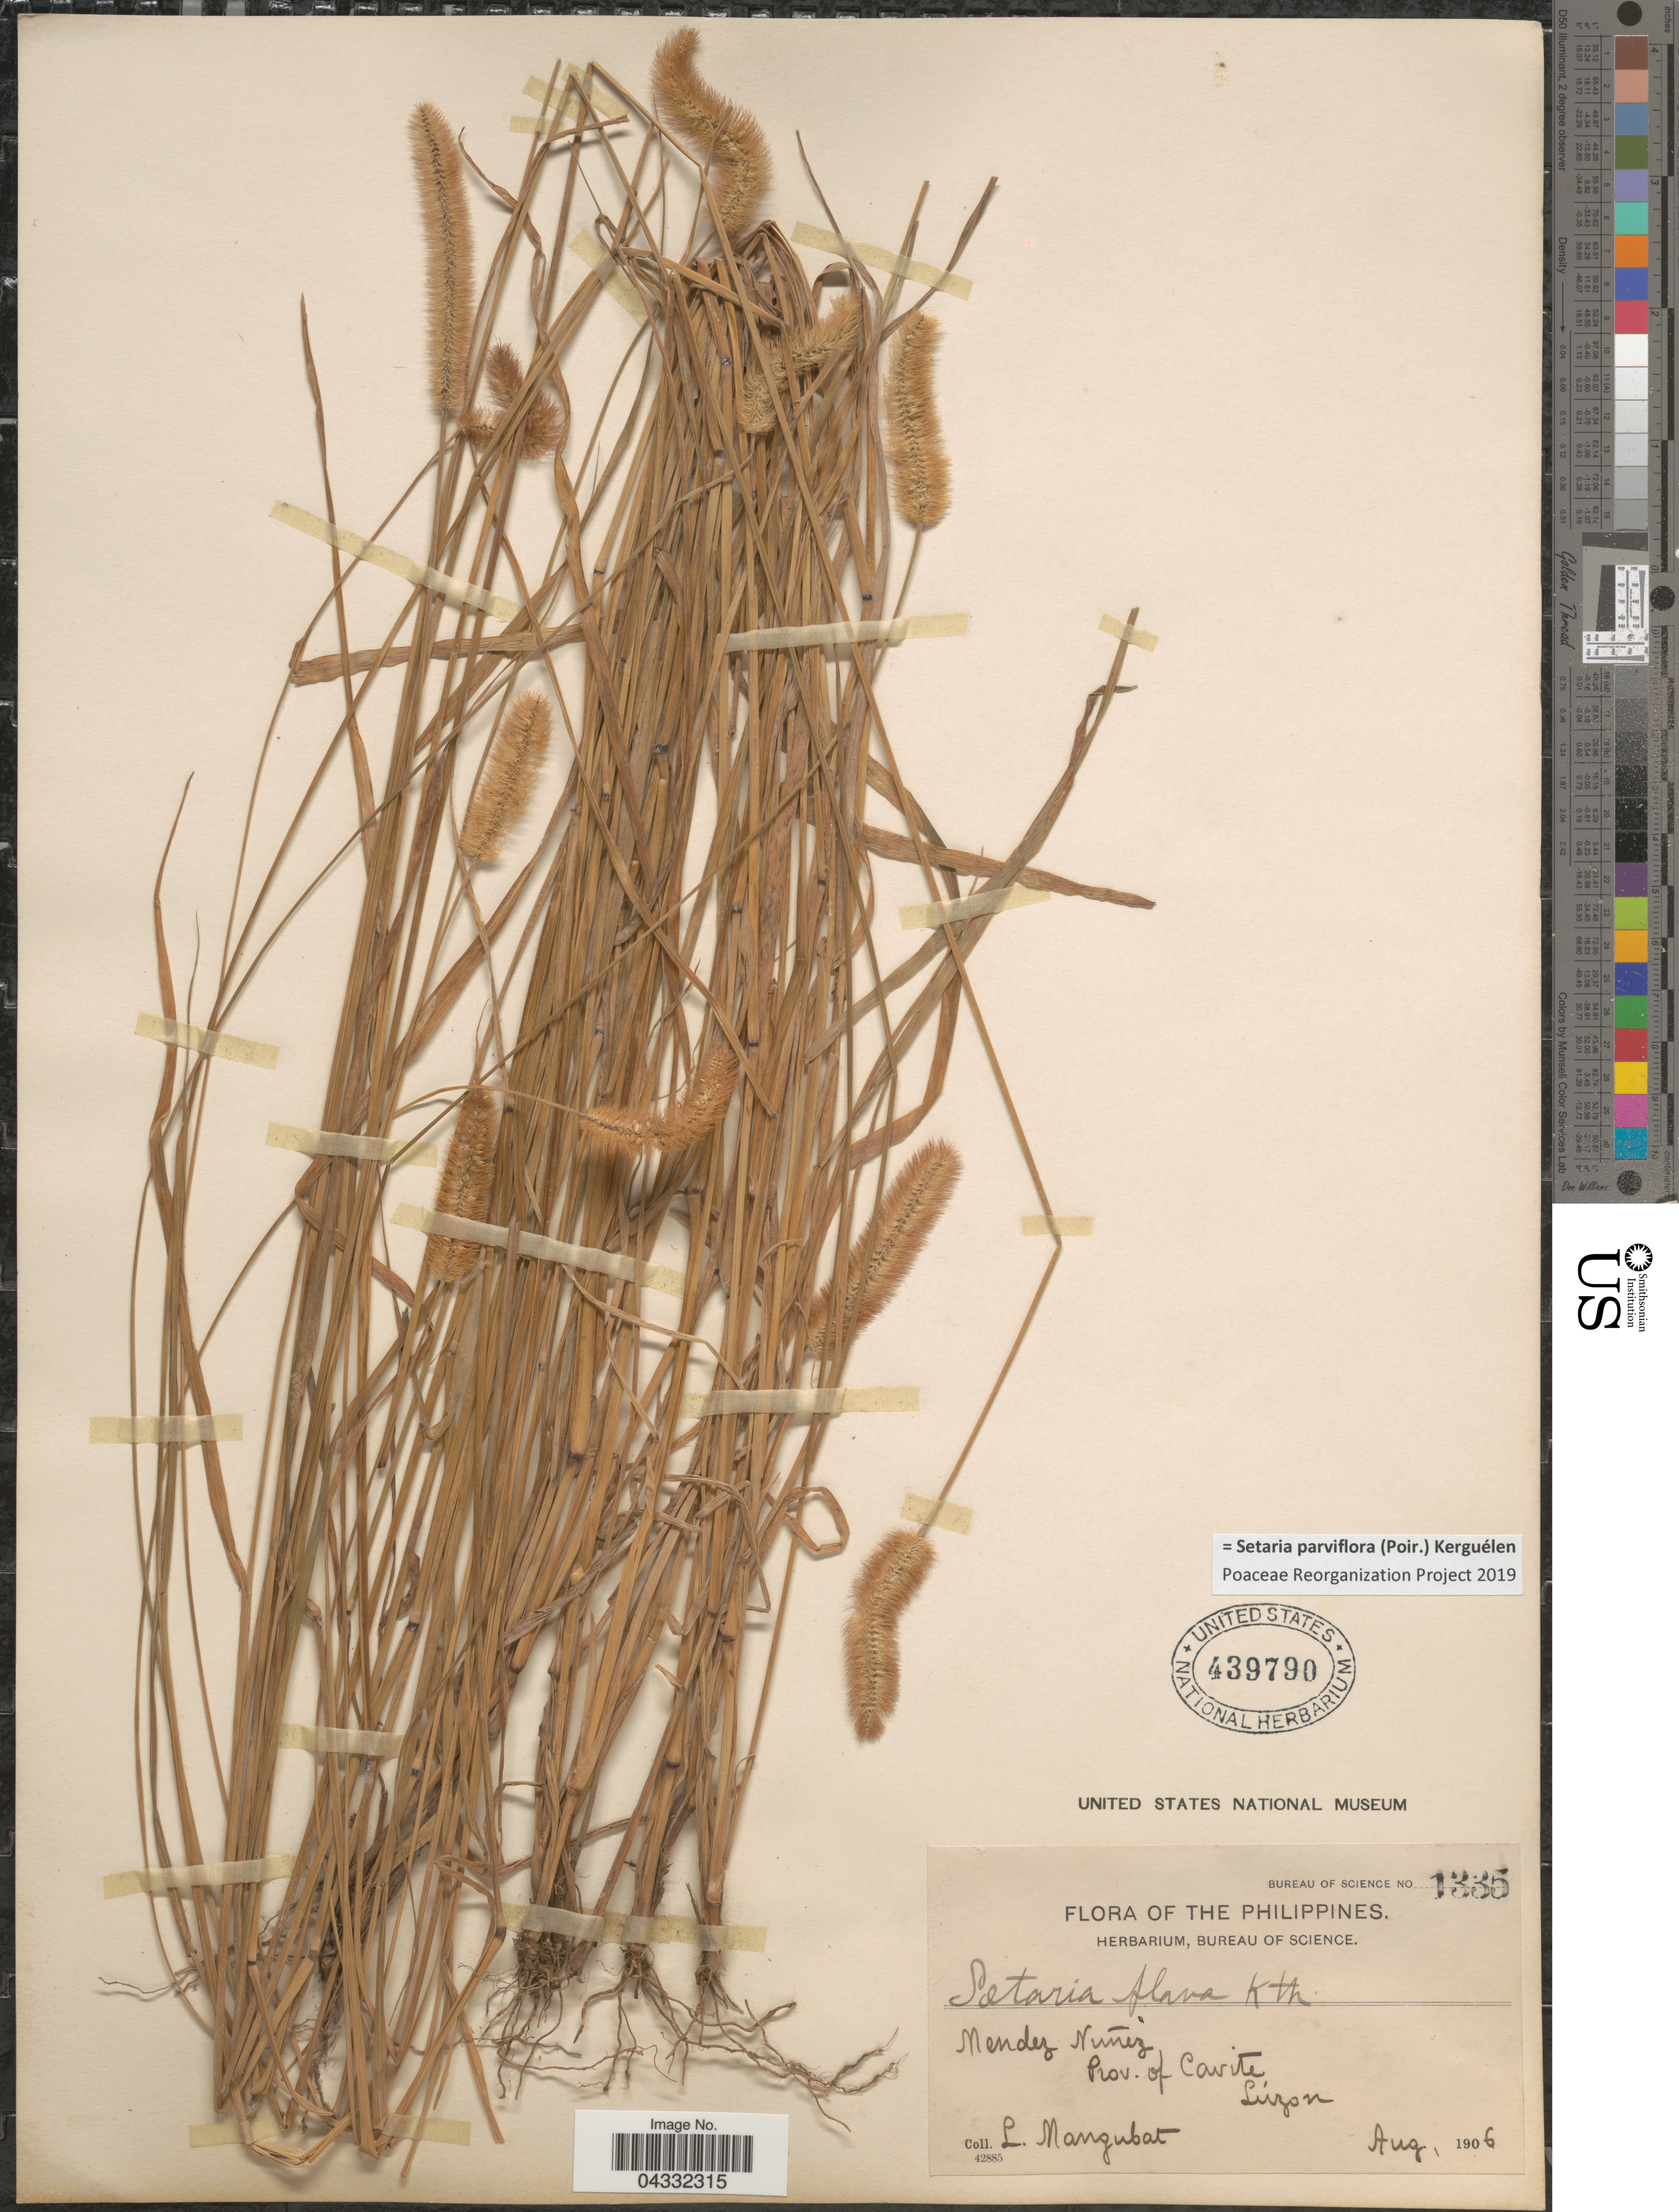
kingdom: Plantae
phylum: Tracheophyta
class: Liliopsida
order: Poales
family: Poaceae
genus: Setaria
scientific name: Setaria parviflora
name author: (Poir.) Kerguélen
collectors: L. Mangubat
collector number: Bureau of Science 1335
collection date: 1906-08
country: Philippines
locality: Mendez Nuñez. Prov. of Cavite, Luzon.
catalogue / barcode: US 439790